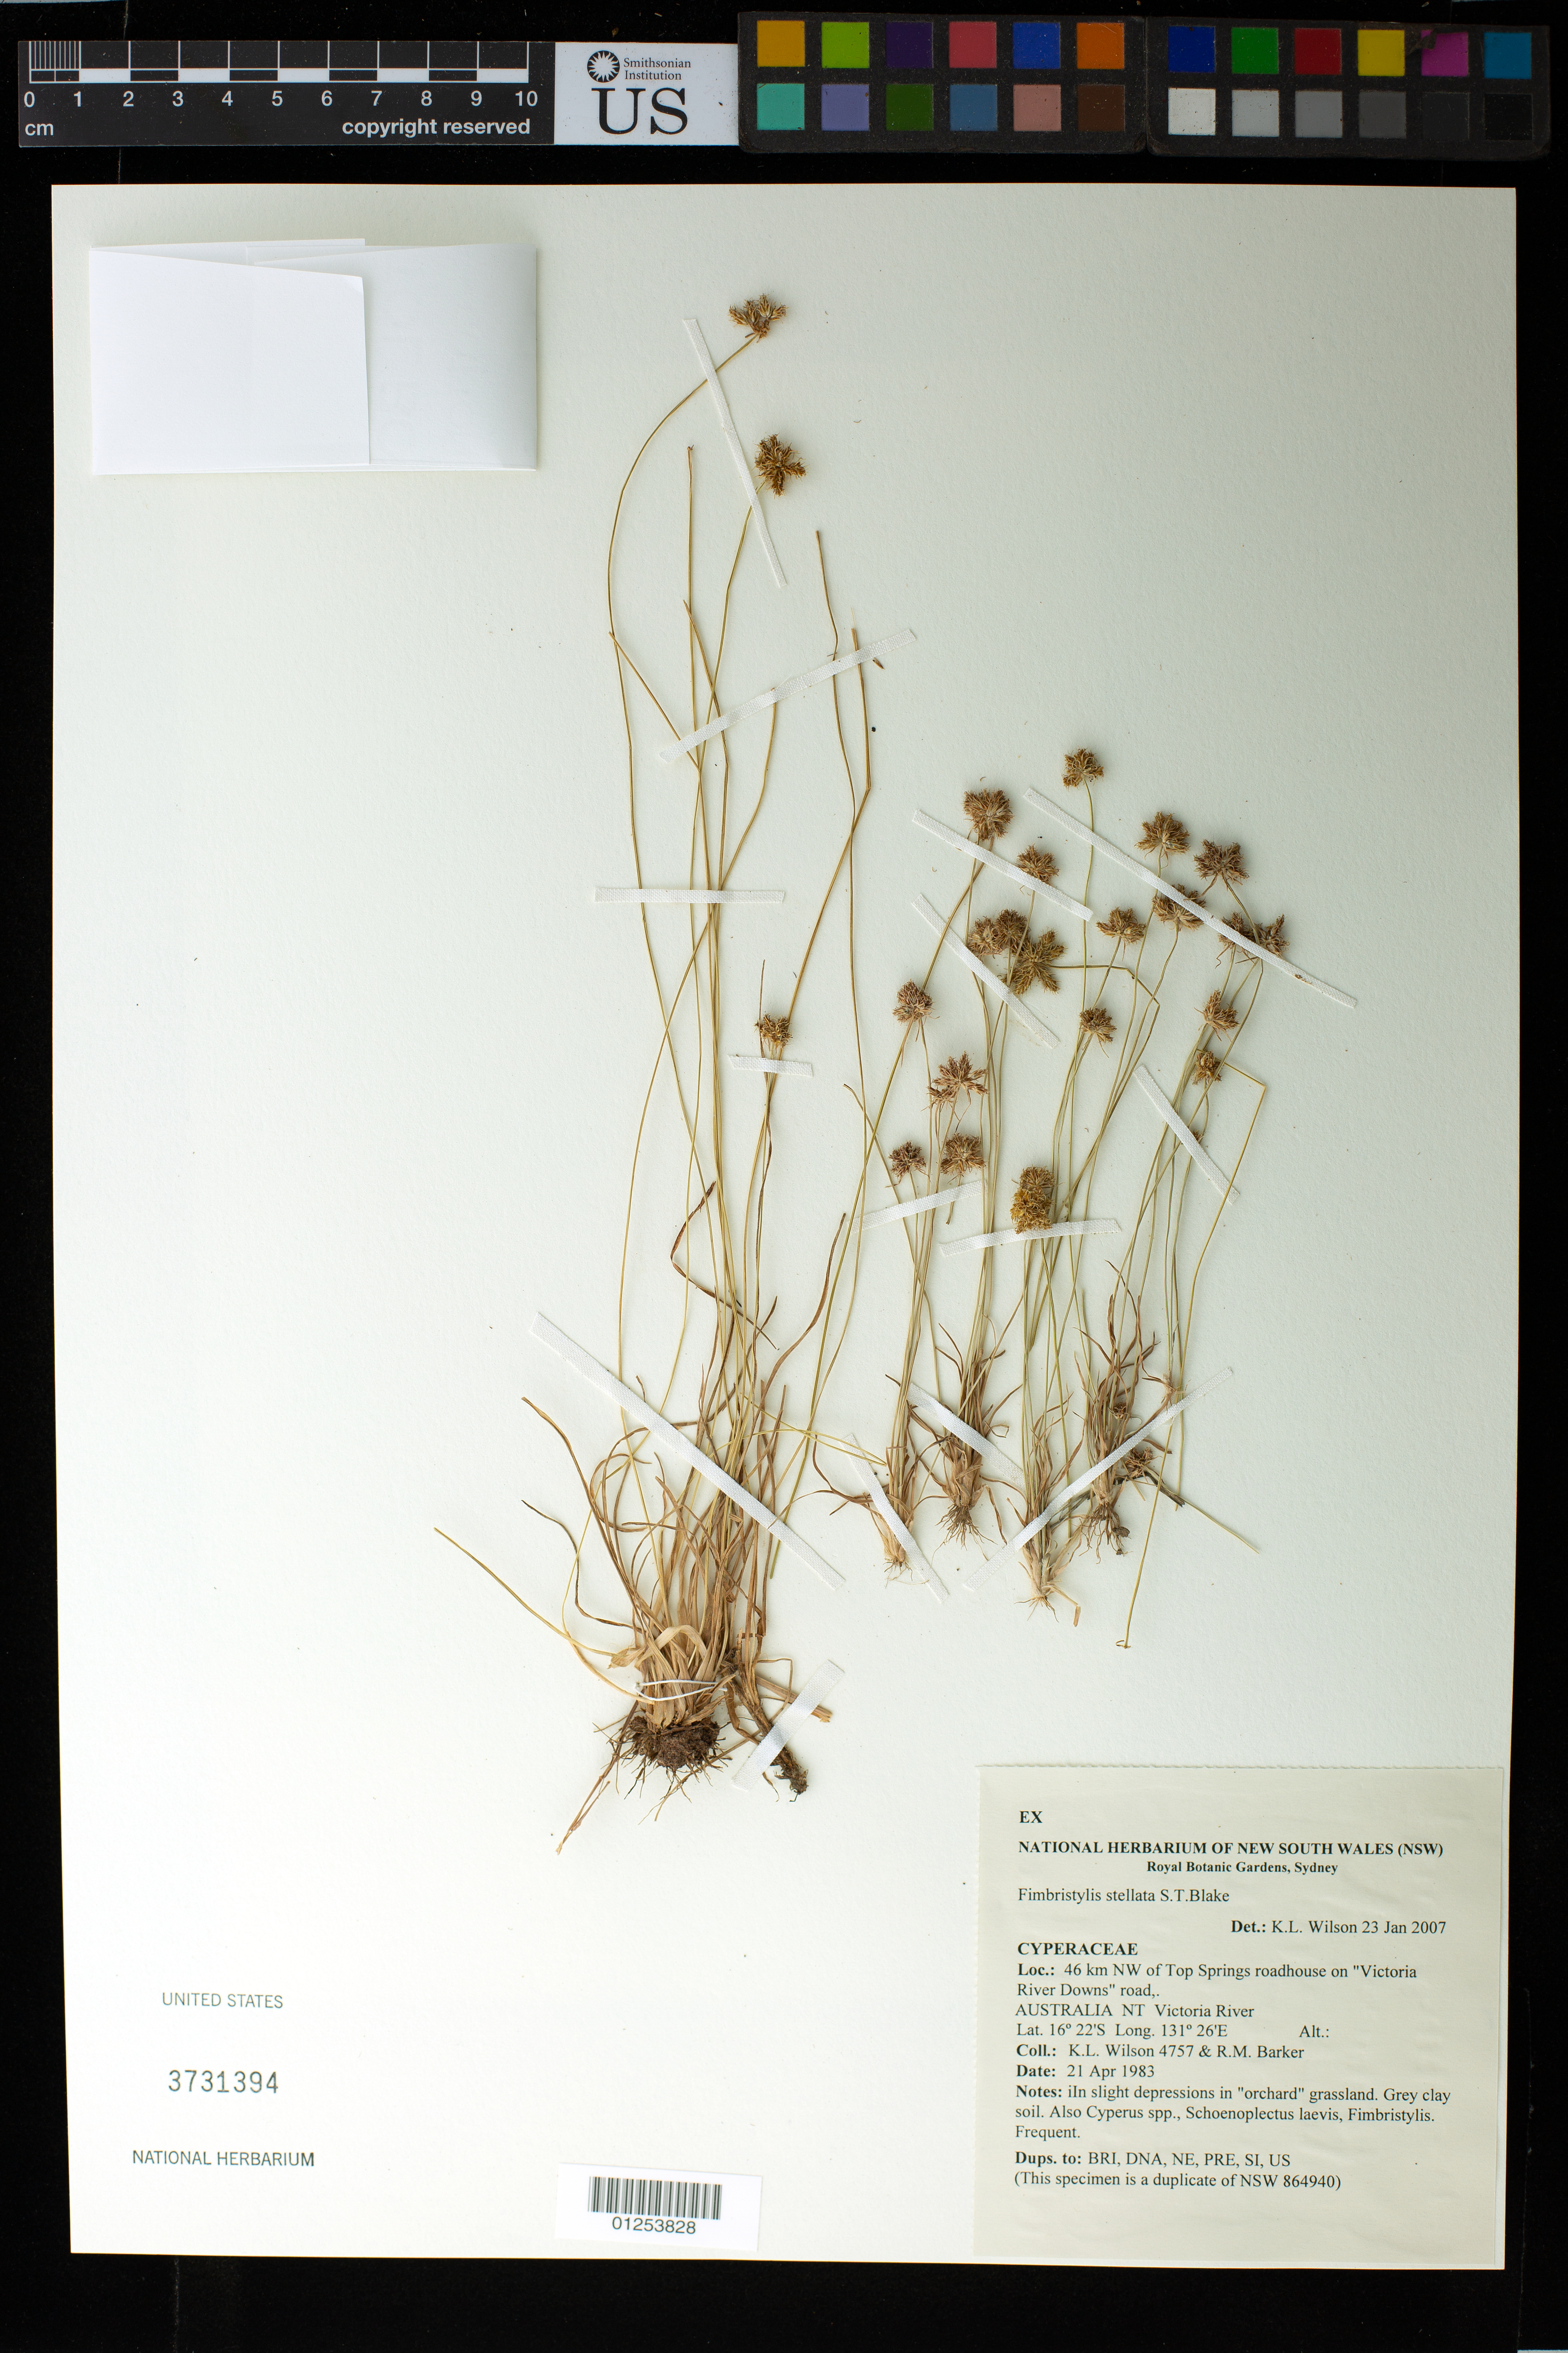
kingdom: Plantae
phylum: Tracheophyta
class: Liliopsida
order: Poales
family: Cyperaceae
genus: Fimbristylis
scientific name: Fimbristylis schultzii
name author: Boeckeler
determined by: Wilson, K. L.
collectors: K. L. Wilson & R. Barker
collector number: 4757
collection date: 1983-04-21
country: Australia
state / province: Northern Territory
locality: Victoria River. 46 km NW of Top Srpings roadhouse on "Victoria River Downs" road.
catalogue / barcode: US 3731394